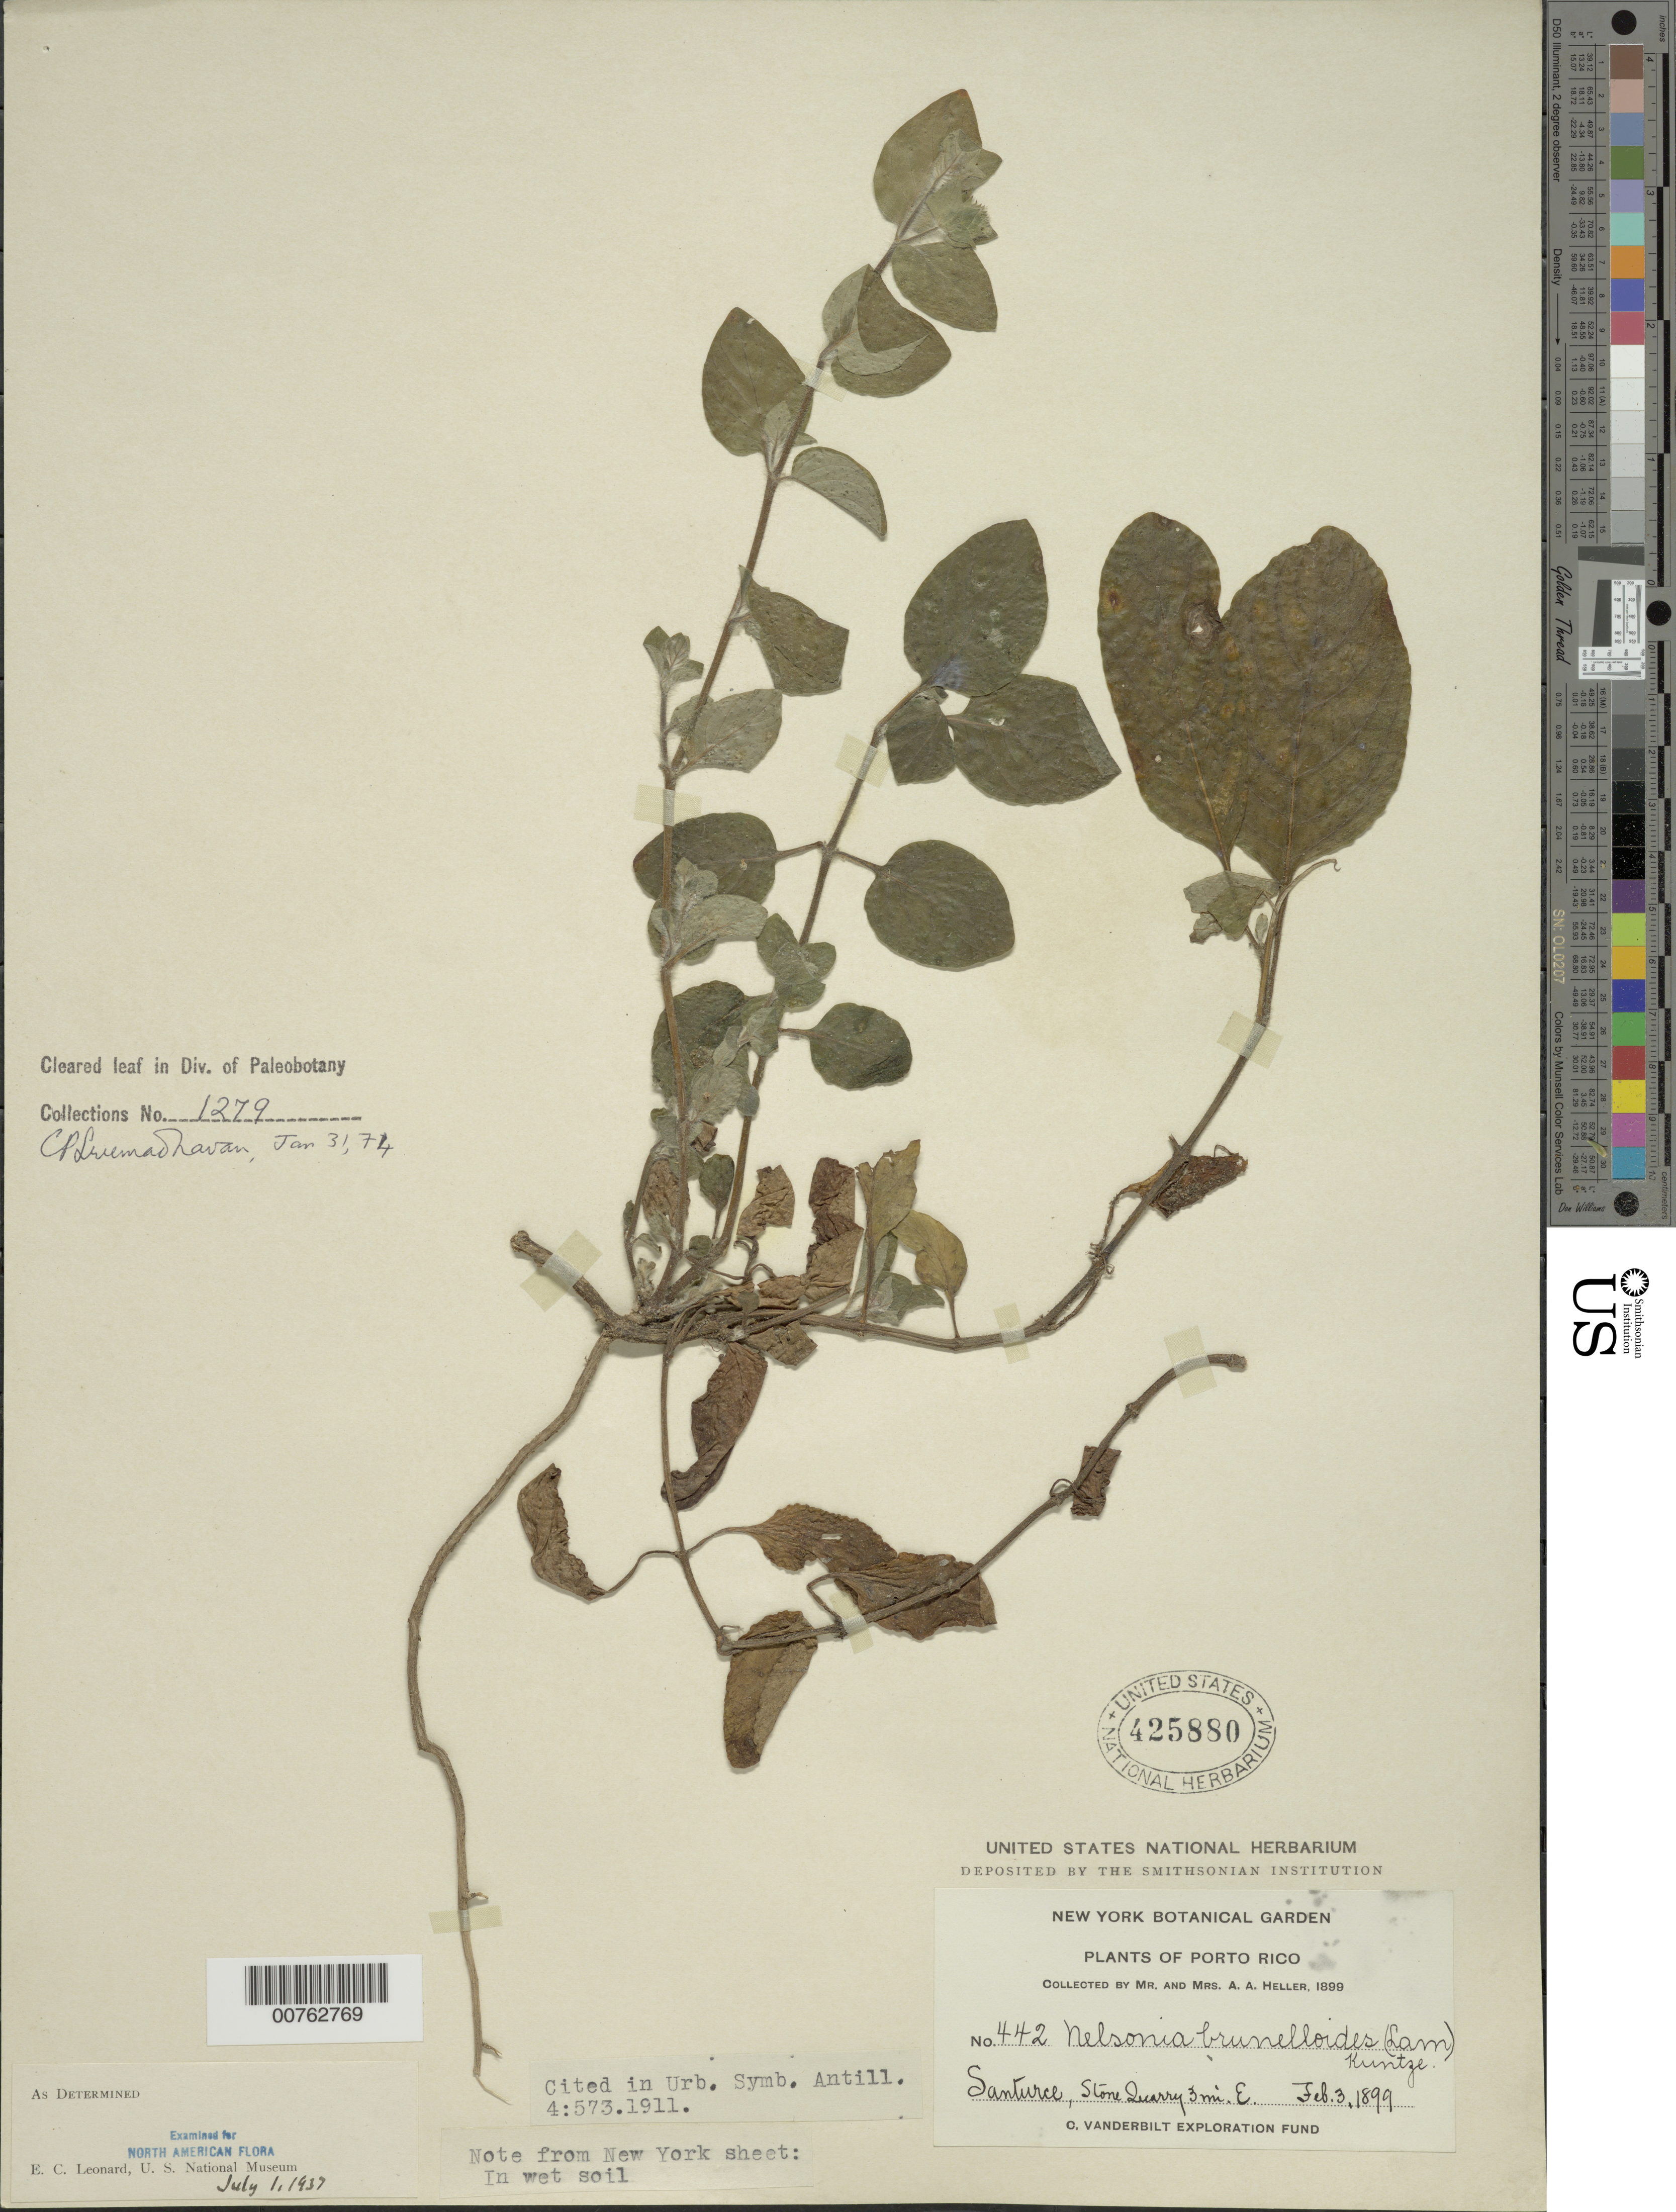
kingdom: Plantae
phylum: Tracheophyta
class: Magnoliopsida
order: Lamiales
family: Acanthaceae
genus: Nelsonia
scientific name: Nelsonia canescens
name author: (Lam.) Spreng.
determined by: Leonard, Emery C., (US)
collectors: A. A. Heller & E. G. Heller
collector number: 442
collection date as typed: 03 Feb 1899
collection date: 1899-02-03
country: Puerto Rico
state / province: San Juan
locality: Santurce; stone quarry 3 mi E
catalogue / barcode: US 425880